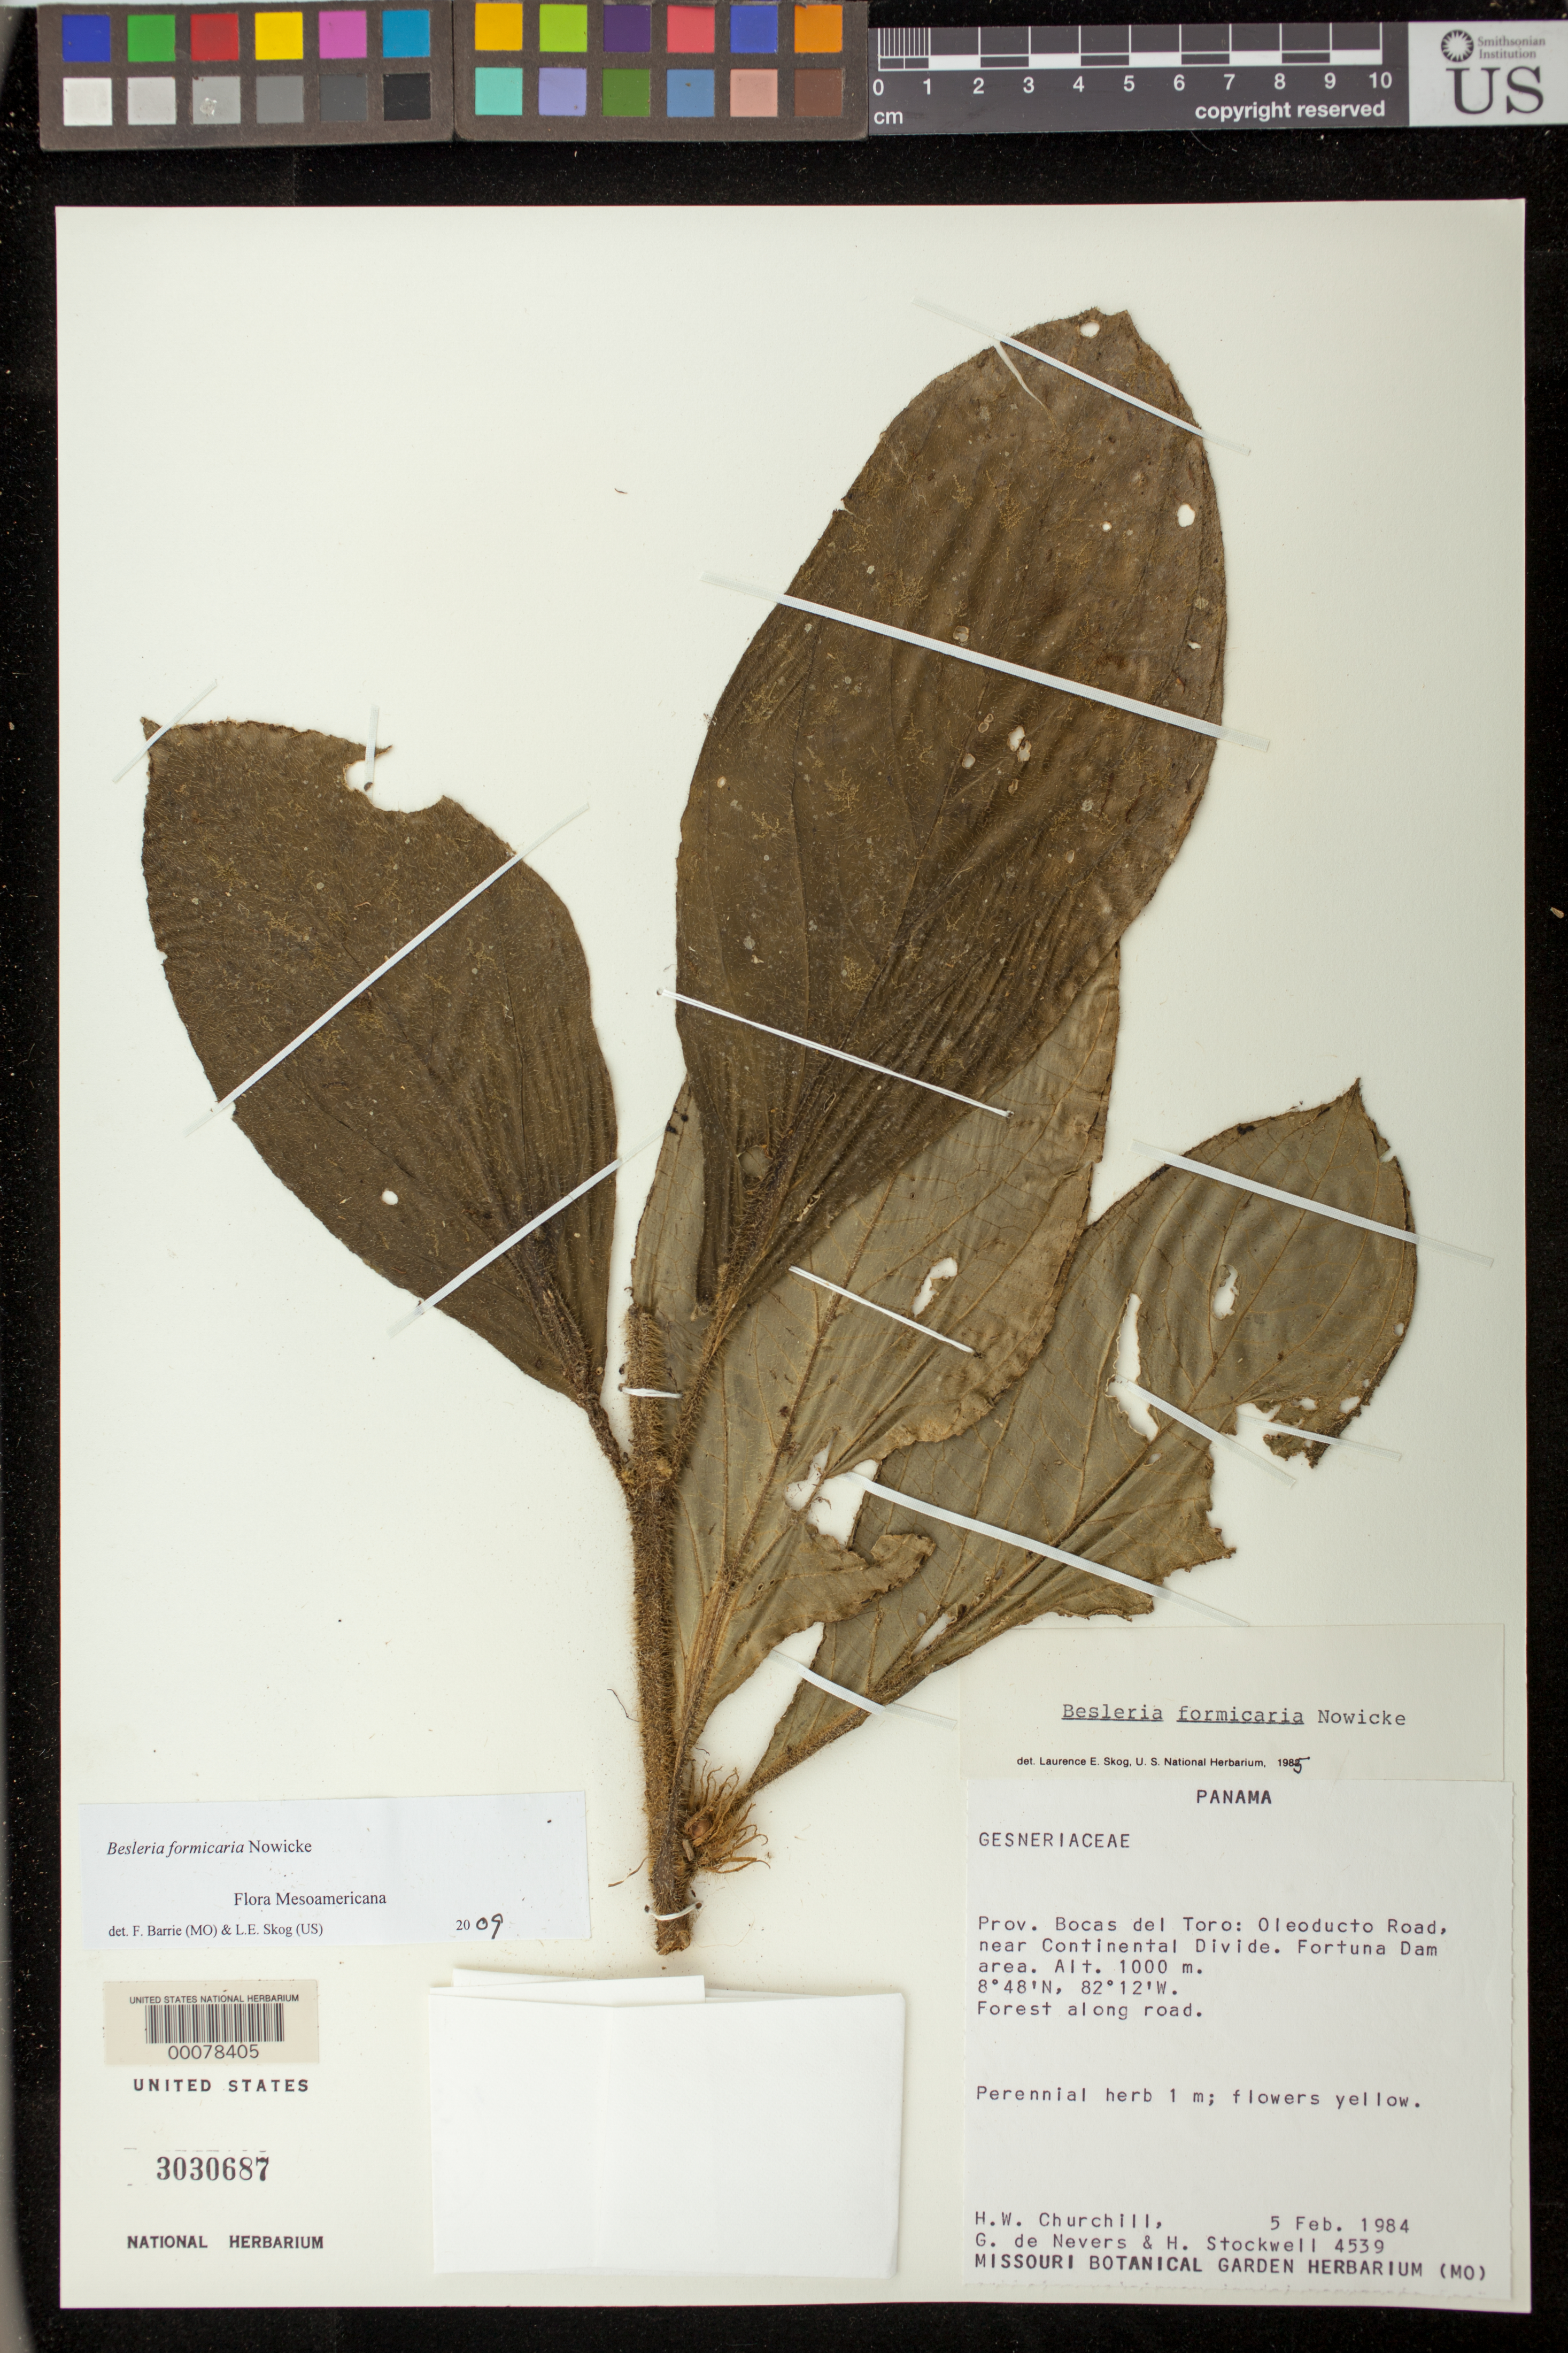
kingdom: Plantae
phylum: Tracheophyta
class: Magnoliopsida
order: Lamiales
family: Gesneriaceae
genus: Besleria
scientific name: Besleria formicaria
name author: Nowicke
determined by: Skog, Laurence E.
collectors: H. Churchill, G. C. de Nevers & H. Stockwell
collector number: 4539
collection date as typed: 05 Feb 1984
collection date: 1984-02-05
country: Panama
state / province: Bocas del Toro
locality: Oleoducto Road, near Continental Divide, Fortuna Dam area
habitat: Forest along road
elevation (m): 1000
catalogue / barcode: US 3030687